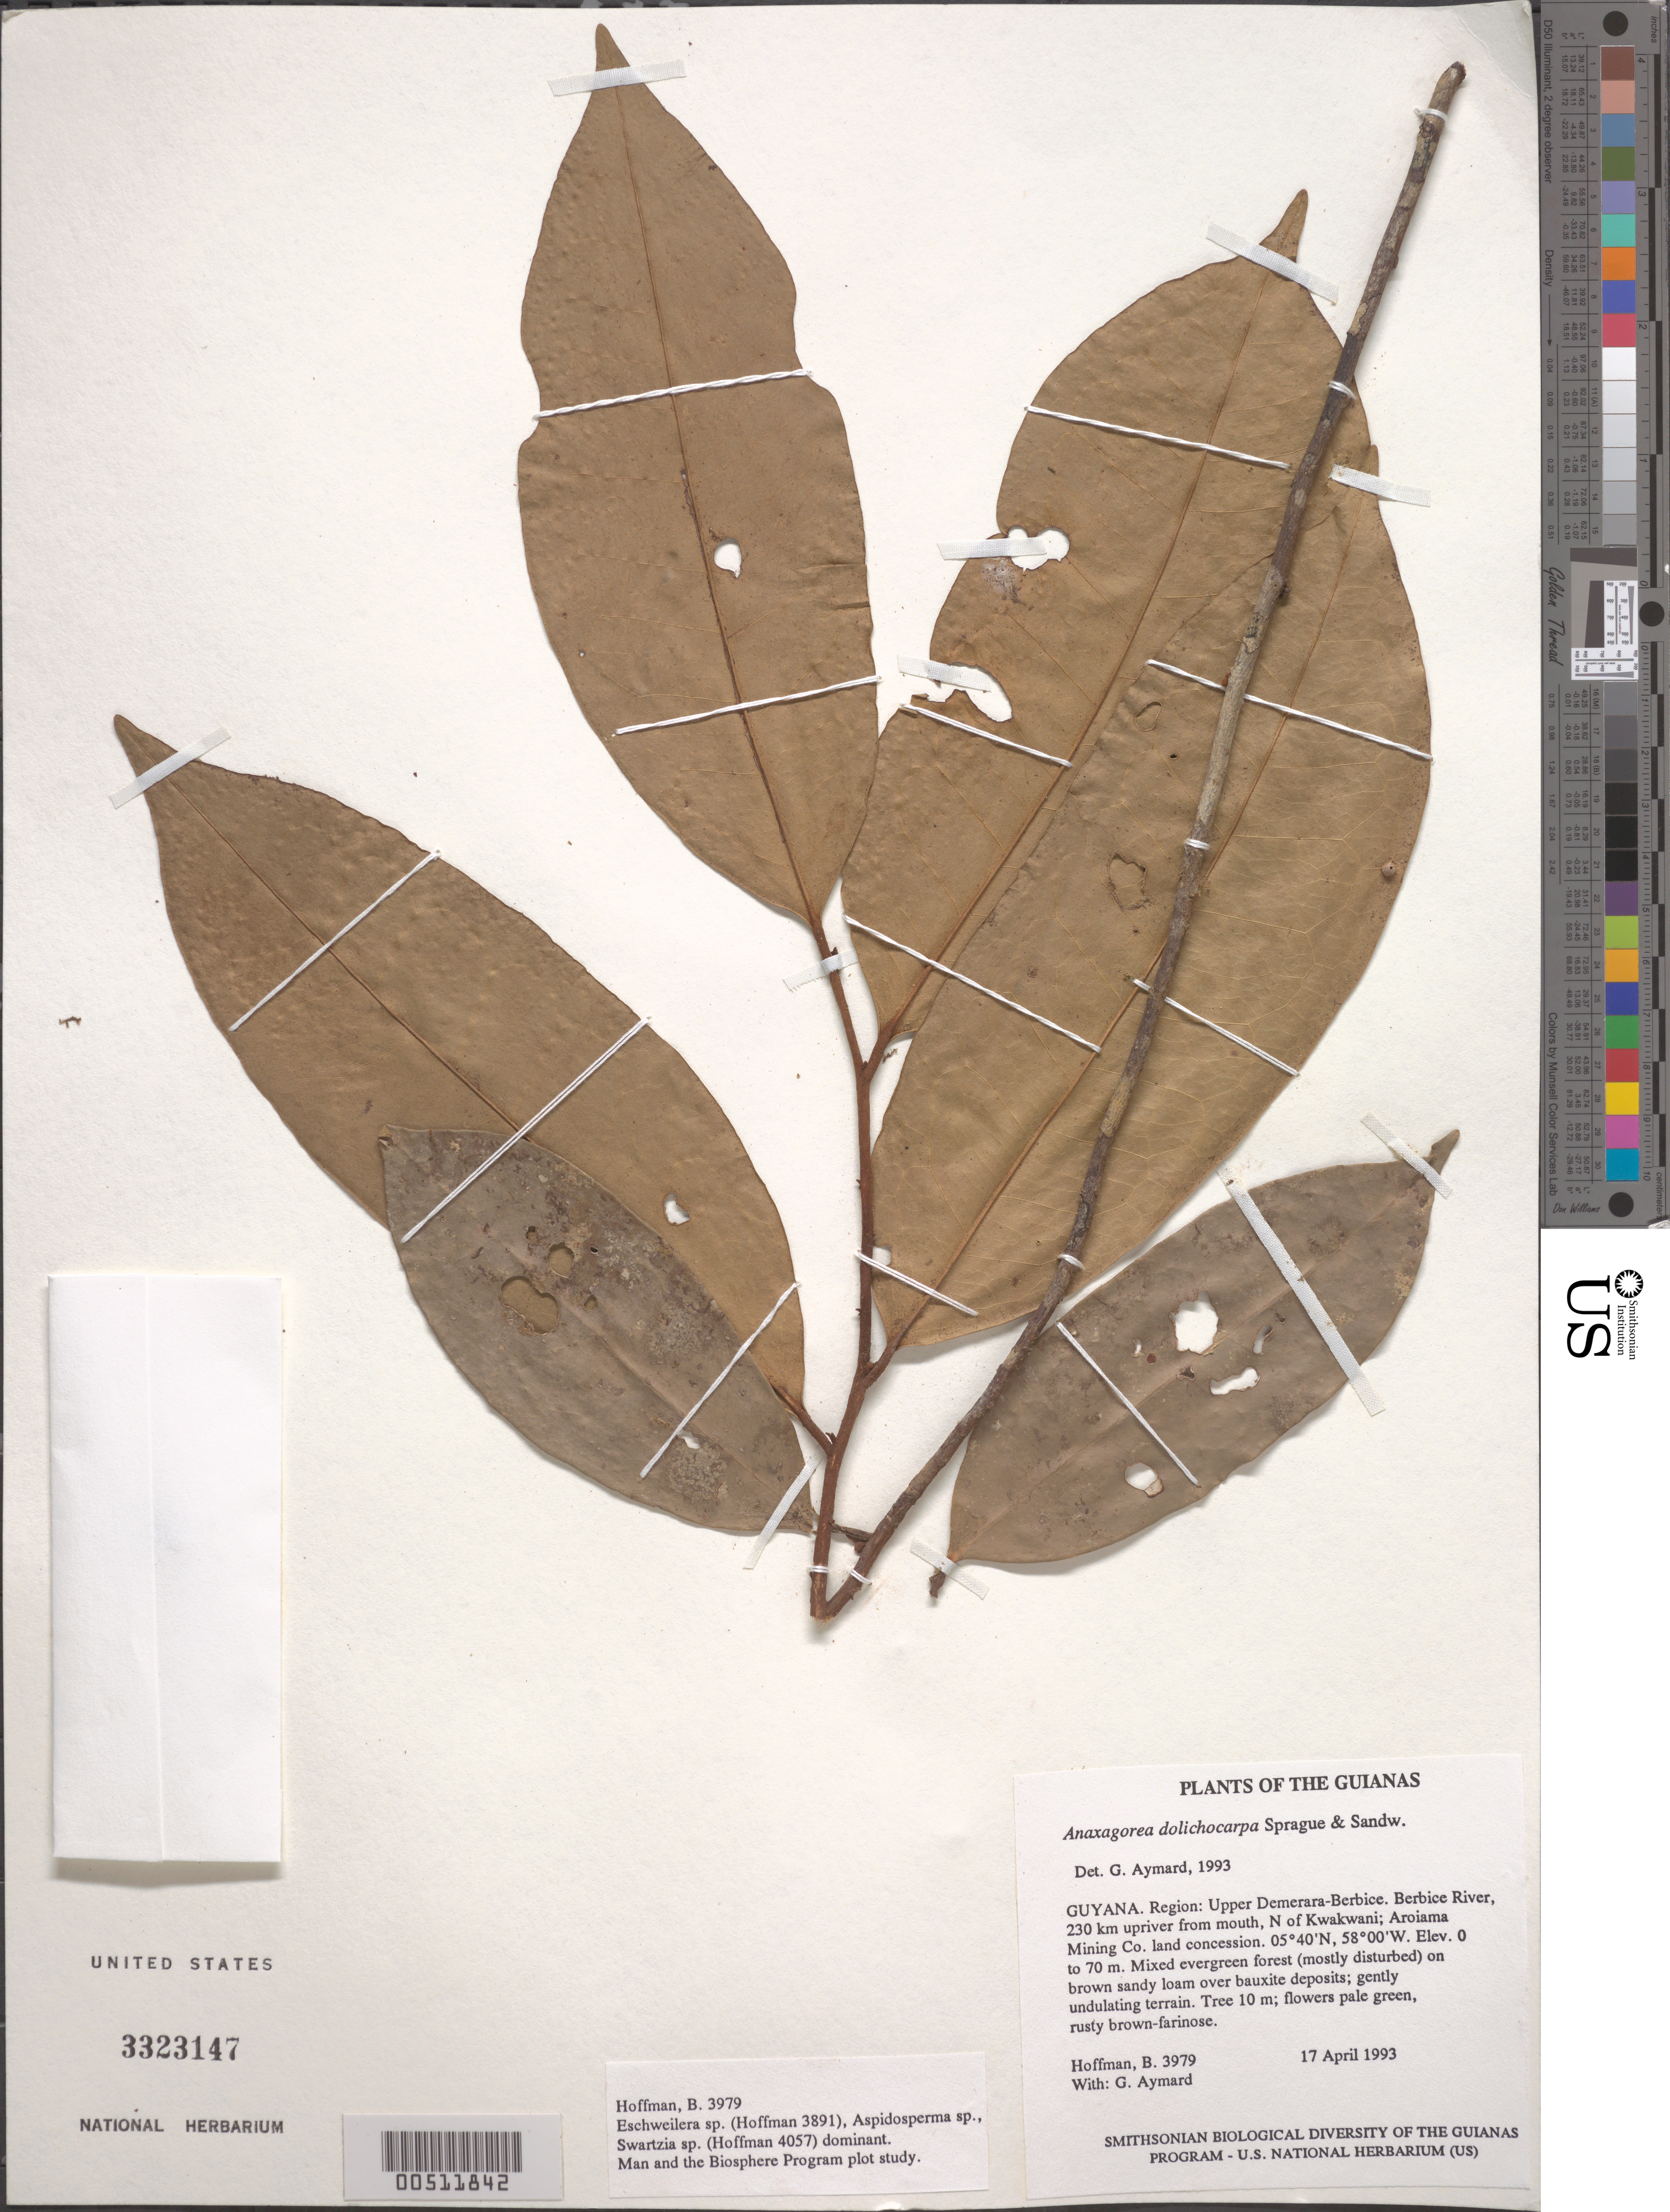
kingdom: Plantae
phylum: Tracheophyta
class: Magnoliopsida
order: Magnoliales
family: Annonaceae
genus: Anaxagorea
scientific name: Anaxagorea acuminata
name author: (Dunal) A. DC.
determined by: Maas, Paul J. M.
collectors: B. Hoffman & G. A. Aymard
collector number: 3979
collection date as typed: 17 April 1993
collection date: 1993-04-17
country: Guyana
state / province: U. Demerara-Berbice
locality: Berbice River, 230 km upriver from mouth, N of Kwakwani; Aroiama Mining Co. land concession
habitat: Mixed evergreen forest (mostly disturbed) on brown sandy loam over bauxite deposits; gently undulating terrain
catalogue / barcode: US 3323147